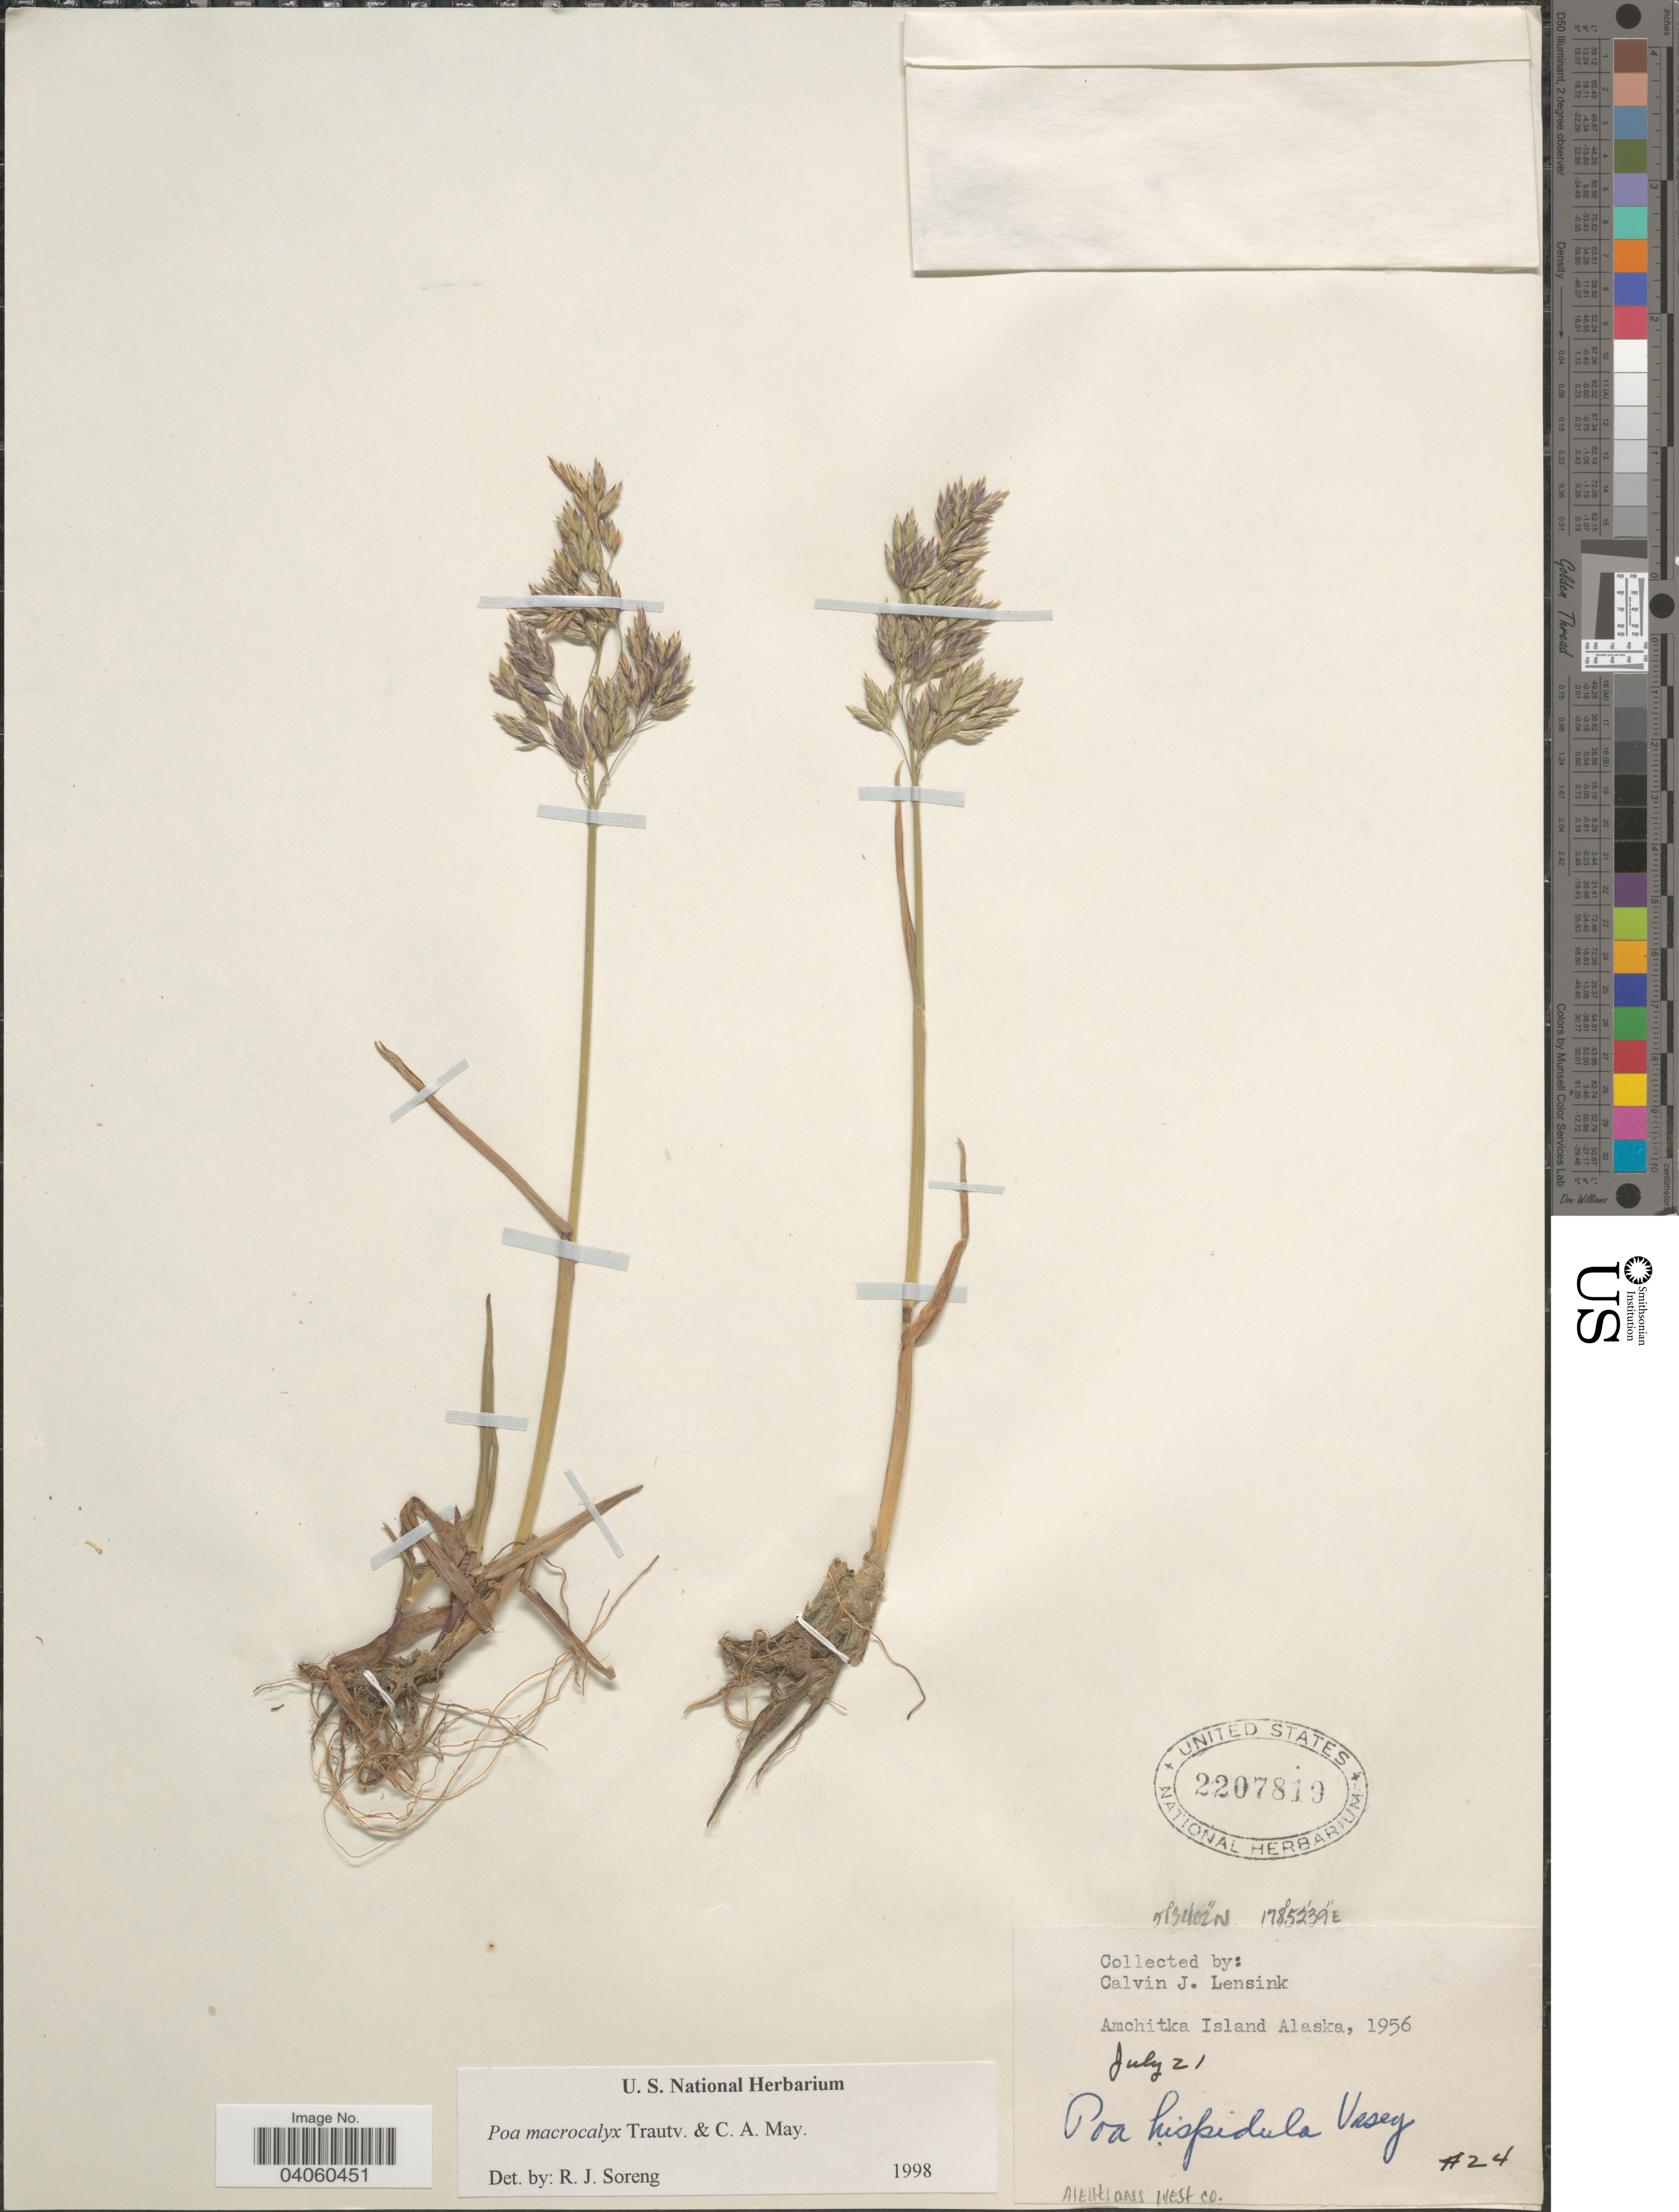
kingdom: Plantae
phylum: Tracheophyta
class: Liliopsida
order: Poales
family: Poaceae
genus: Poa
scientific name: Poa macrocalyx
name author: Trautv. & C.A. Mey.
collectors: C. Lensink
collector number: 24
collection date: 1956-07-21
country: United States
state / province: Alaska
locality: Amchitka Island. Aleutians West Co.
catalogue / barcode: US 2207819